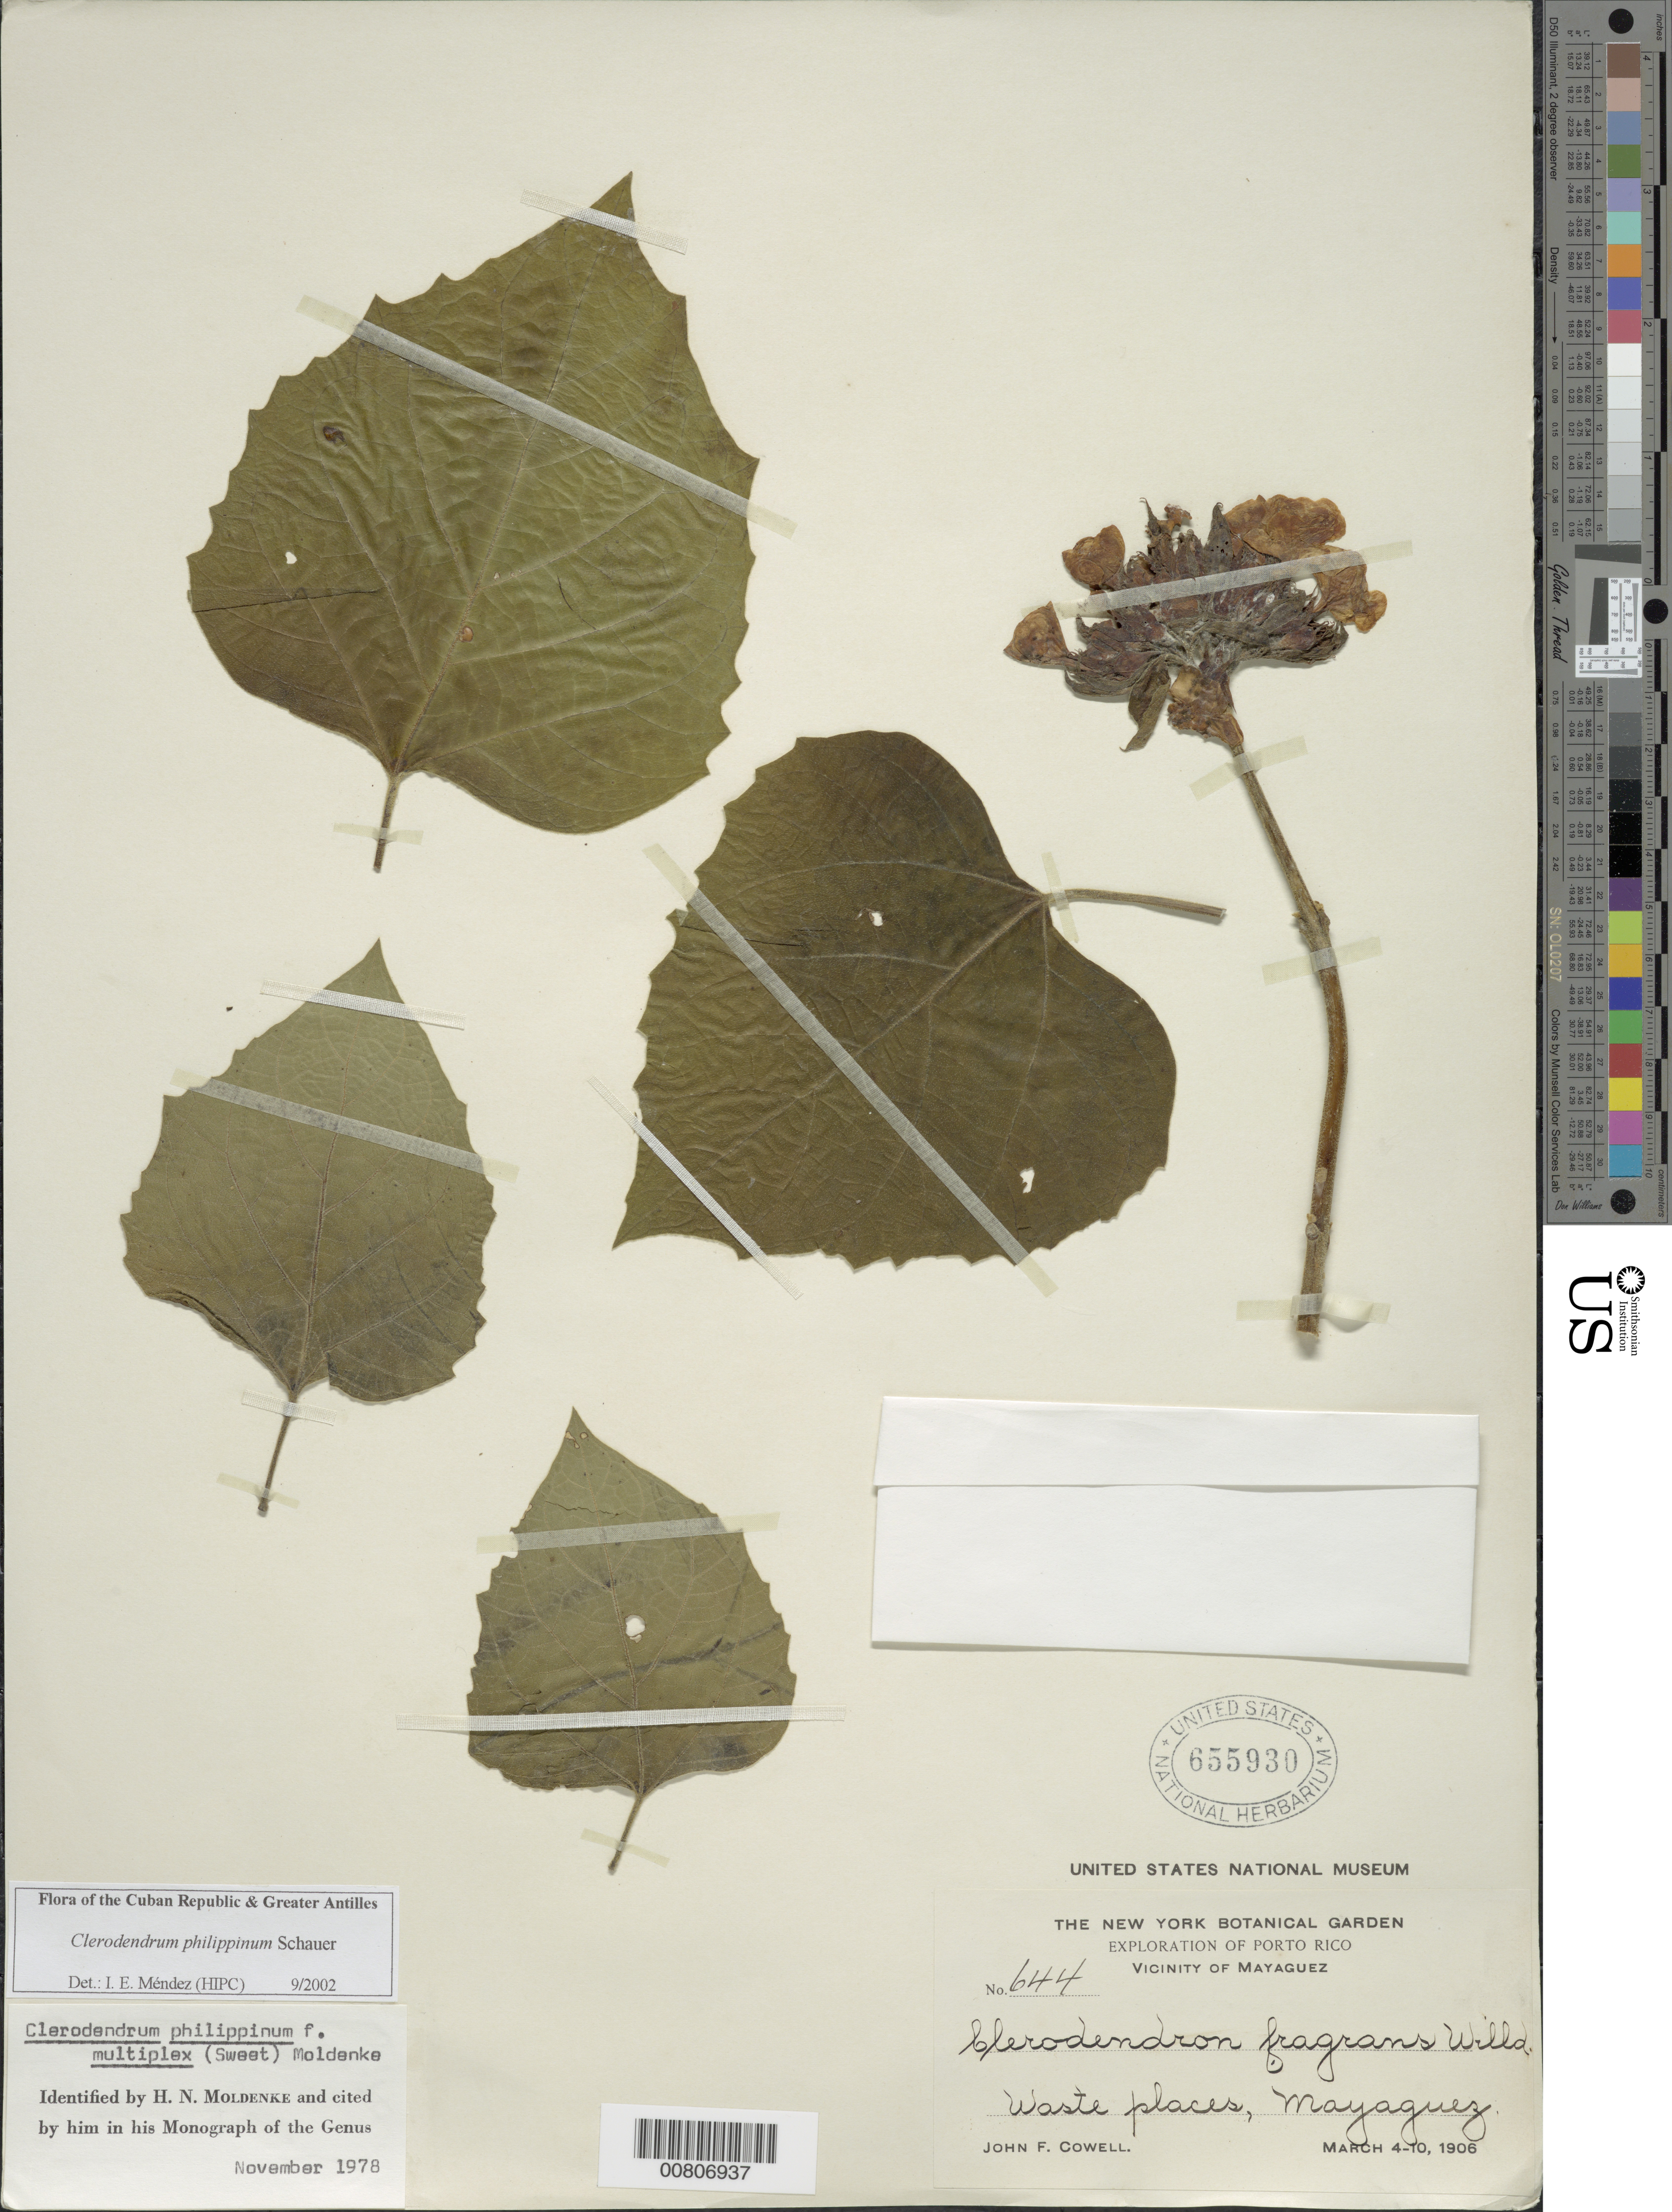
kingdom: Plantae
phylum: Tracheophyta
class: Magnoliopsida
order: Lamiales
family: Lamiaceae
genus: Clerodendrum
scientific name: Clerodendrum chinense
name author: (Osbeck) Mabb.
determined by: Méndez, Isidro E., (HIPC)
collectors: J. F. Cowell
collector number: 644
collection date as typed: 04 Mar 1906 to 10 Mar 1906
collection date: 1906-03-04/1906-03-10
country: Puerto Rico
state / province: Mayagüez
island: Puerto Rico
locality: Mayaguez vicinity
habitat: Waste places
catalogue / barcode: US 655930